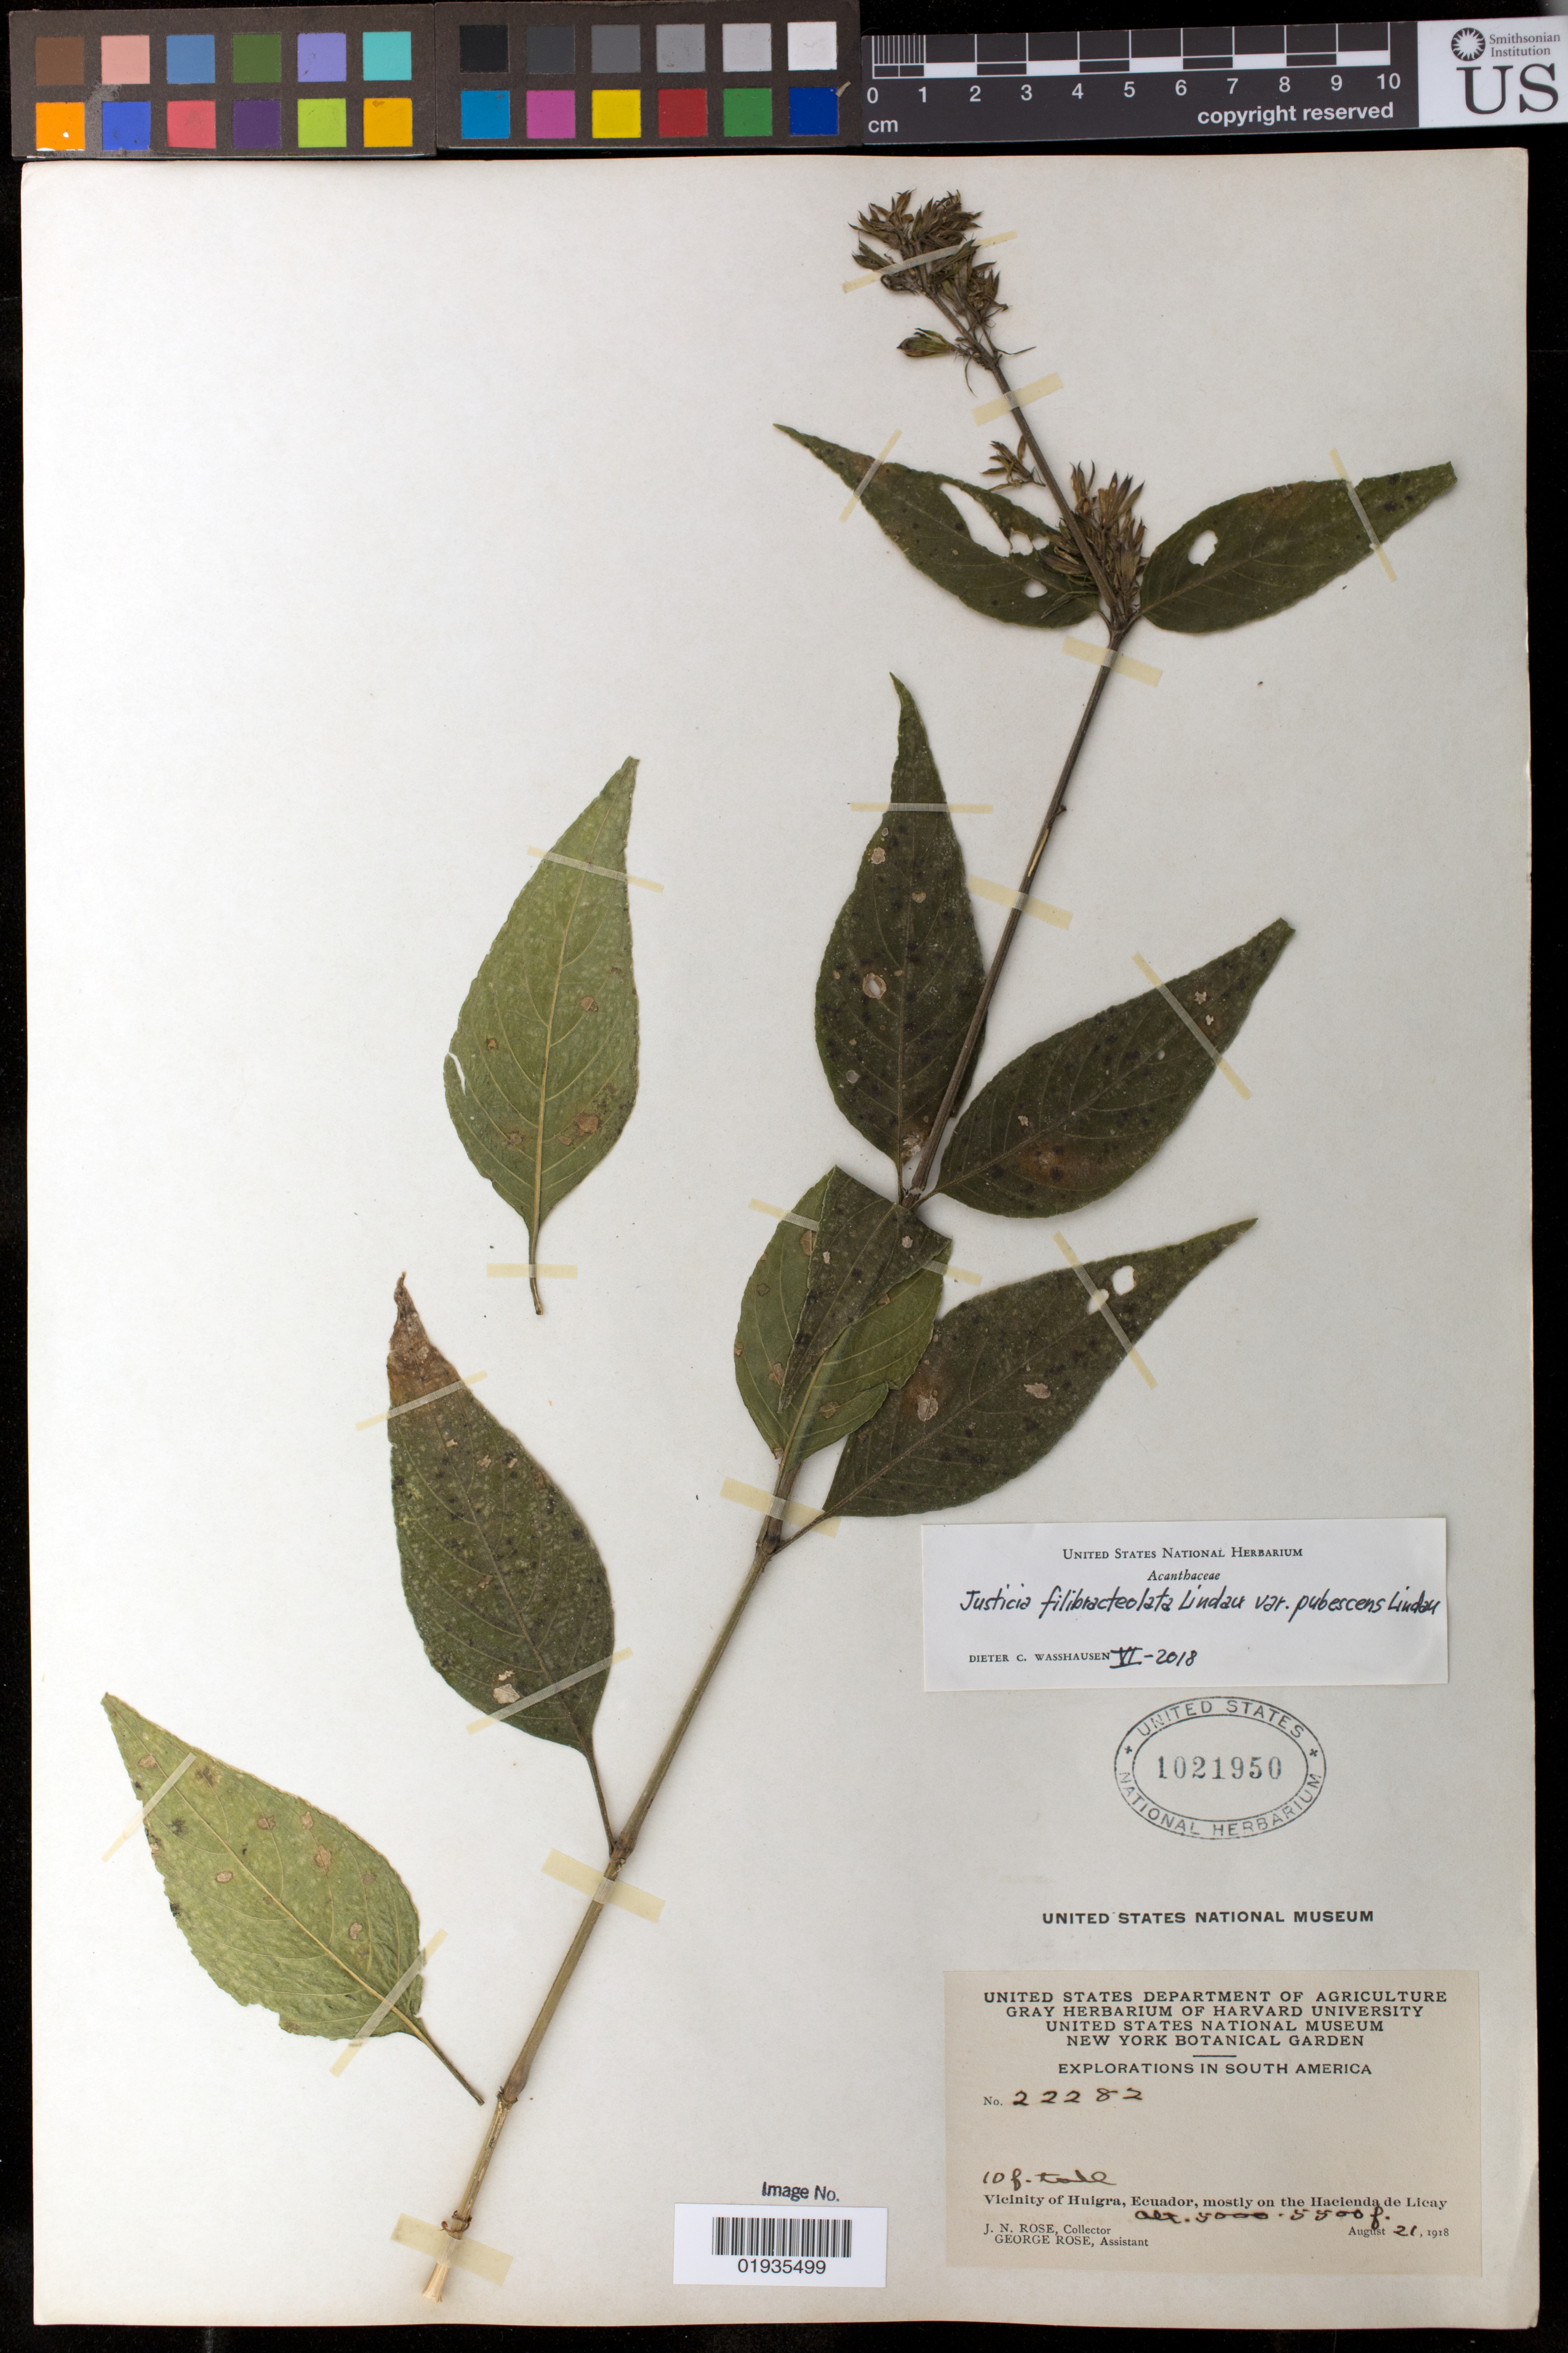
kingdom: Plantae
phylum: Tracheophyta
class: Magnoliopsida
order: Lamiales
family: Acanthaceae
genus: Justicia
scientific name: Justicia filibracteolata var. pubescens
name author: Lindau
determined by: Wasshausen, Dieter C., (BOT), Smithsonian Institution - National Museum of Natural History (UNITED STATES)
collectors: J. N. Rose & G. Rose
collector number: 22282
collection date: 1918-08-21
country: Ecuador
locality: Vicinity of Huigra, mostly on the Hacienda de Licay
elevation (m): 1524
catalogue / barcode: US 1021950